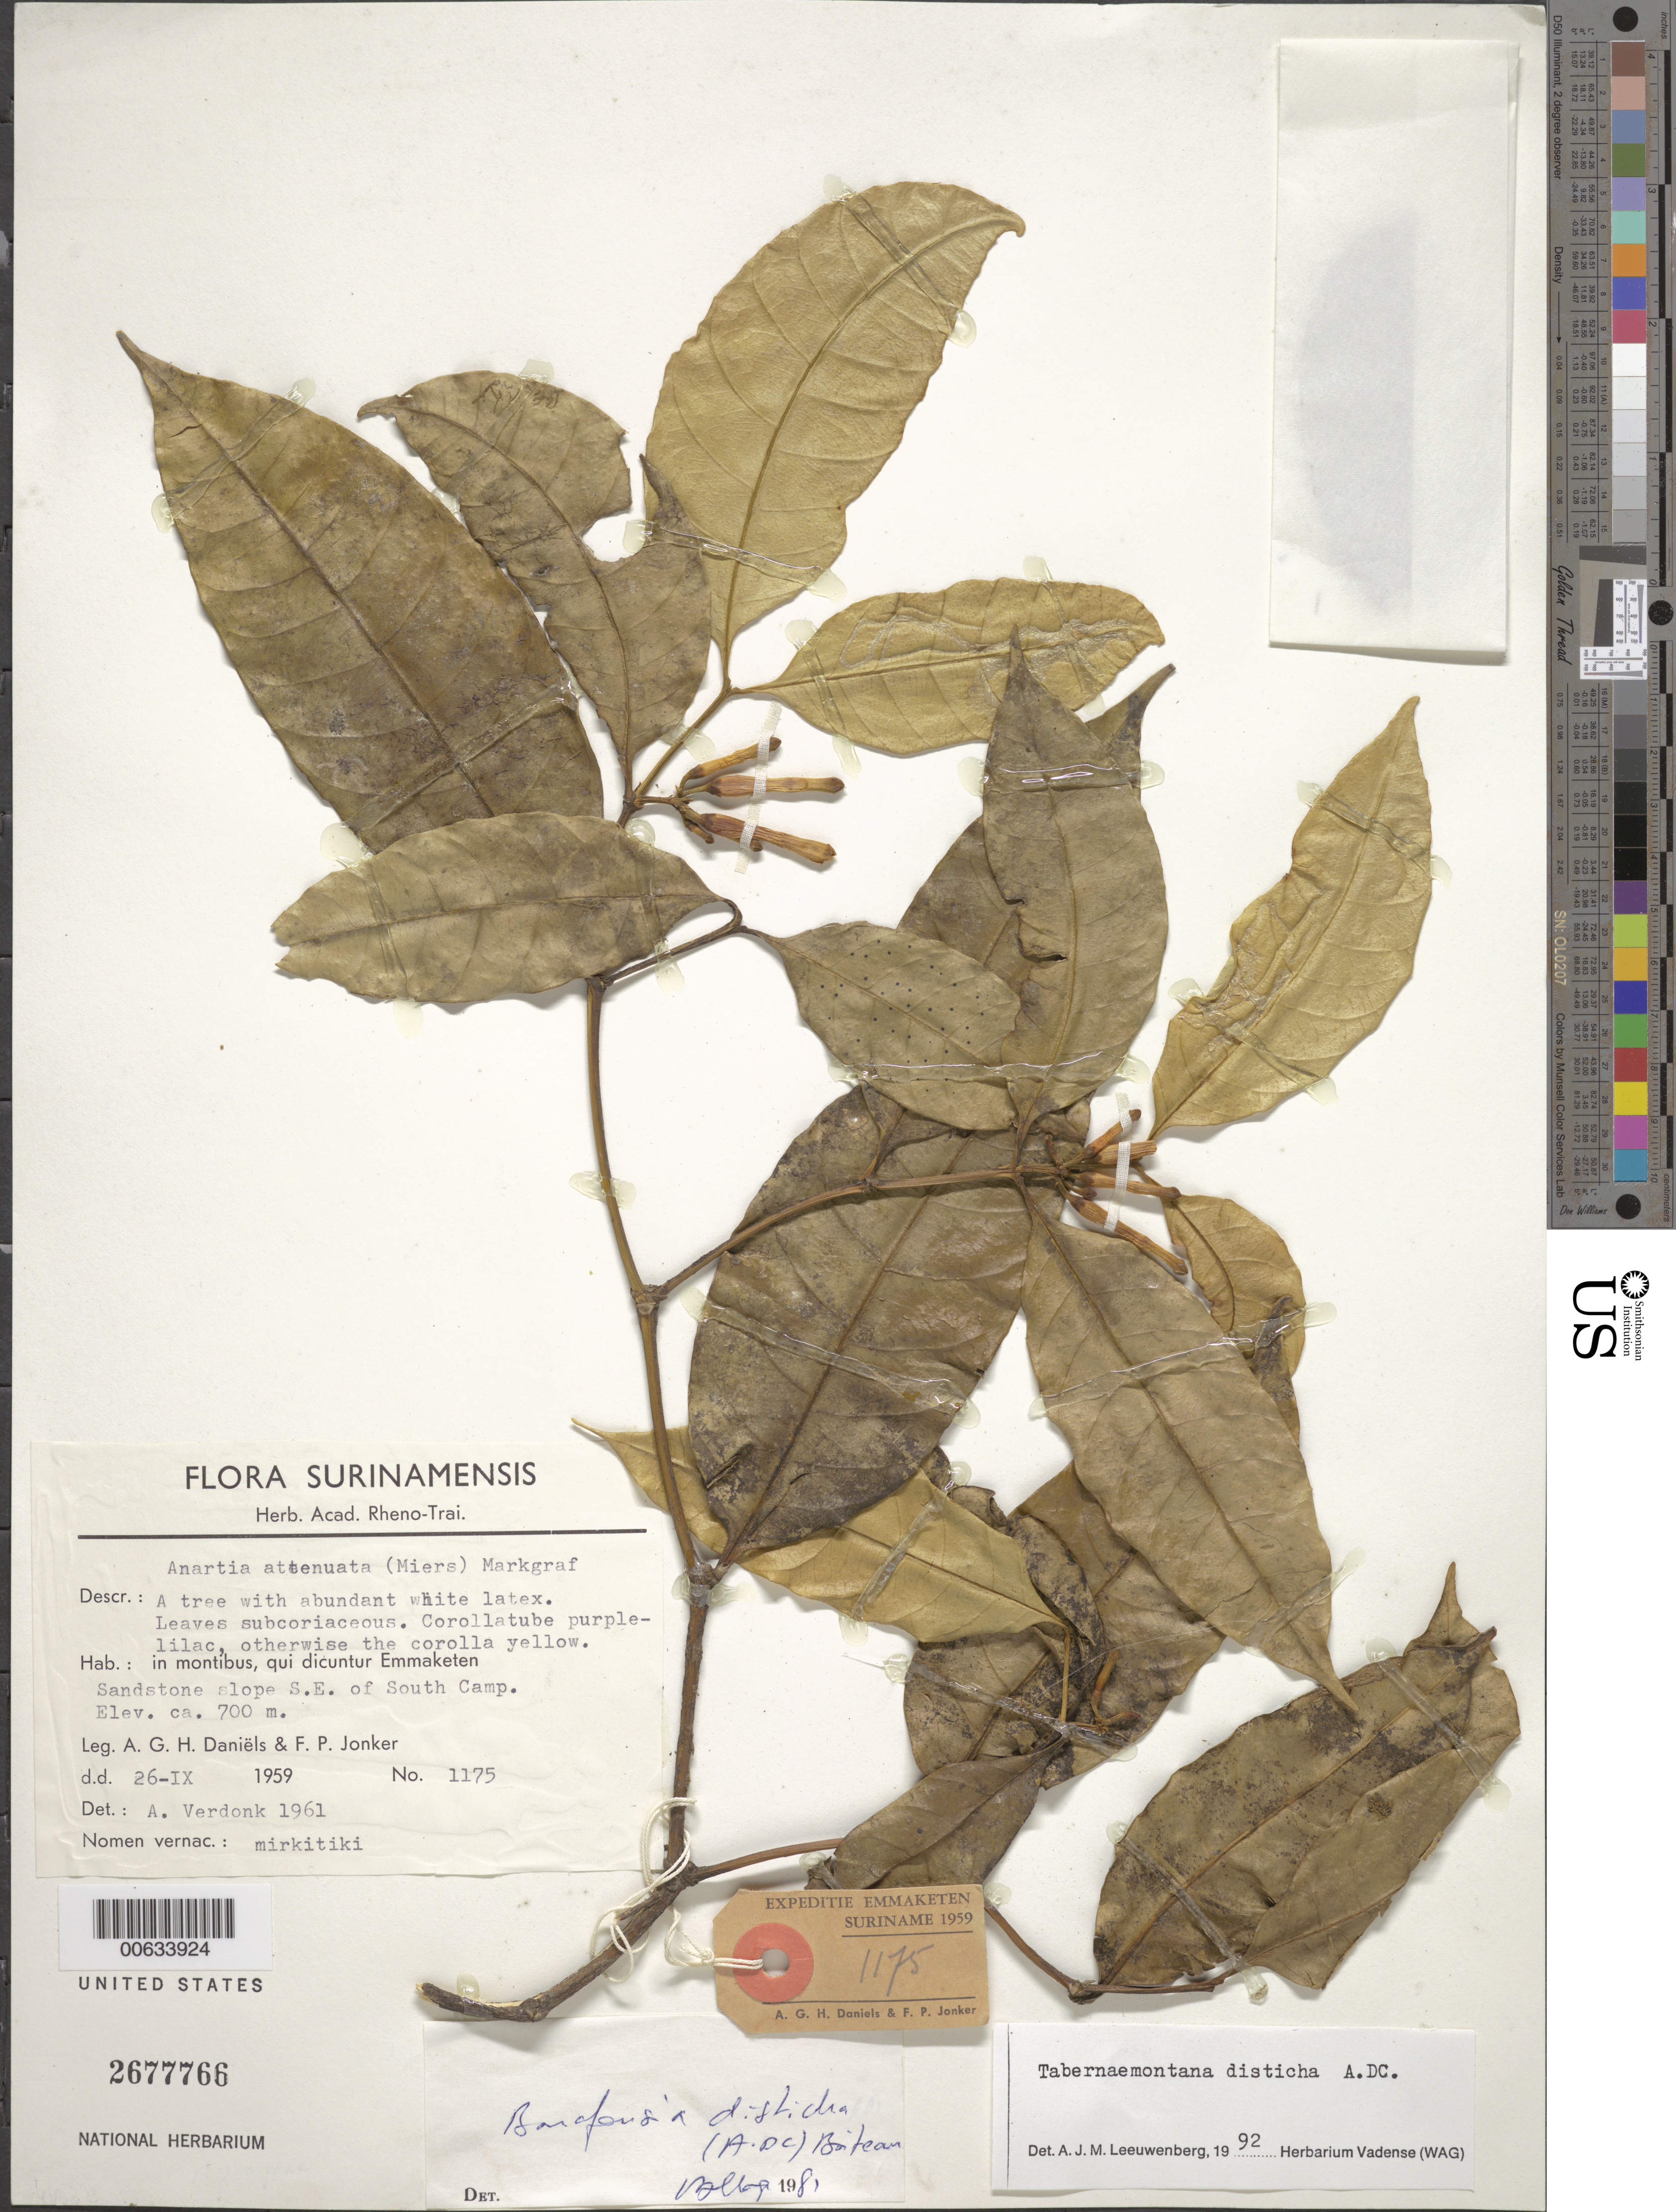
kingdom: Plantae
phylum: Tracheophyta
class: Magnoliopsida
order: Gentianales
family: Apocynaceae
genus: Tabernaemontana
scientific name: Tabernaemontana disticha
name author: A. DC.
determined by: Leeuwenberg, A. J. M.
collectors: A. Daniëls & F. P. Jonker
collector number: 1175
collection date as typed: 26-Sep-59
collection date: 1959-09-26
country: Suriname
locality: Emmaketen, SE of South Camp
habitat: Sandstone slope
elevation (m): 700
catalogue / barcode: US 2677766